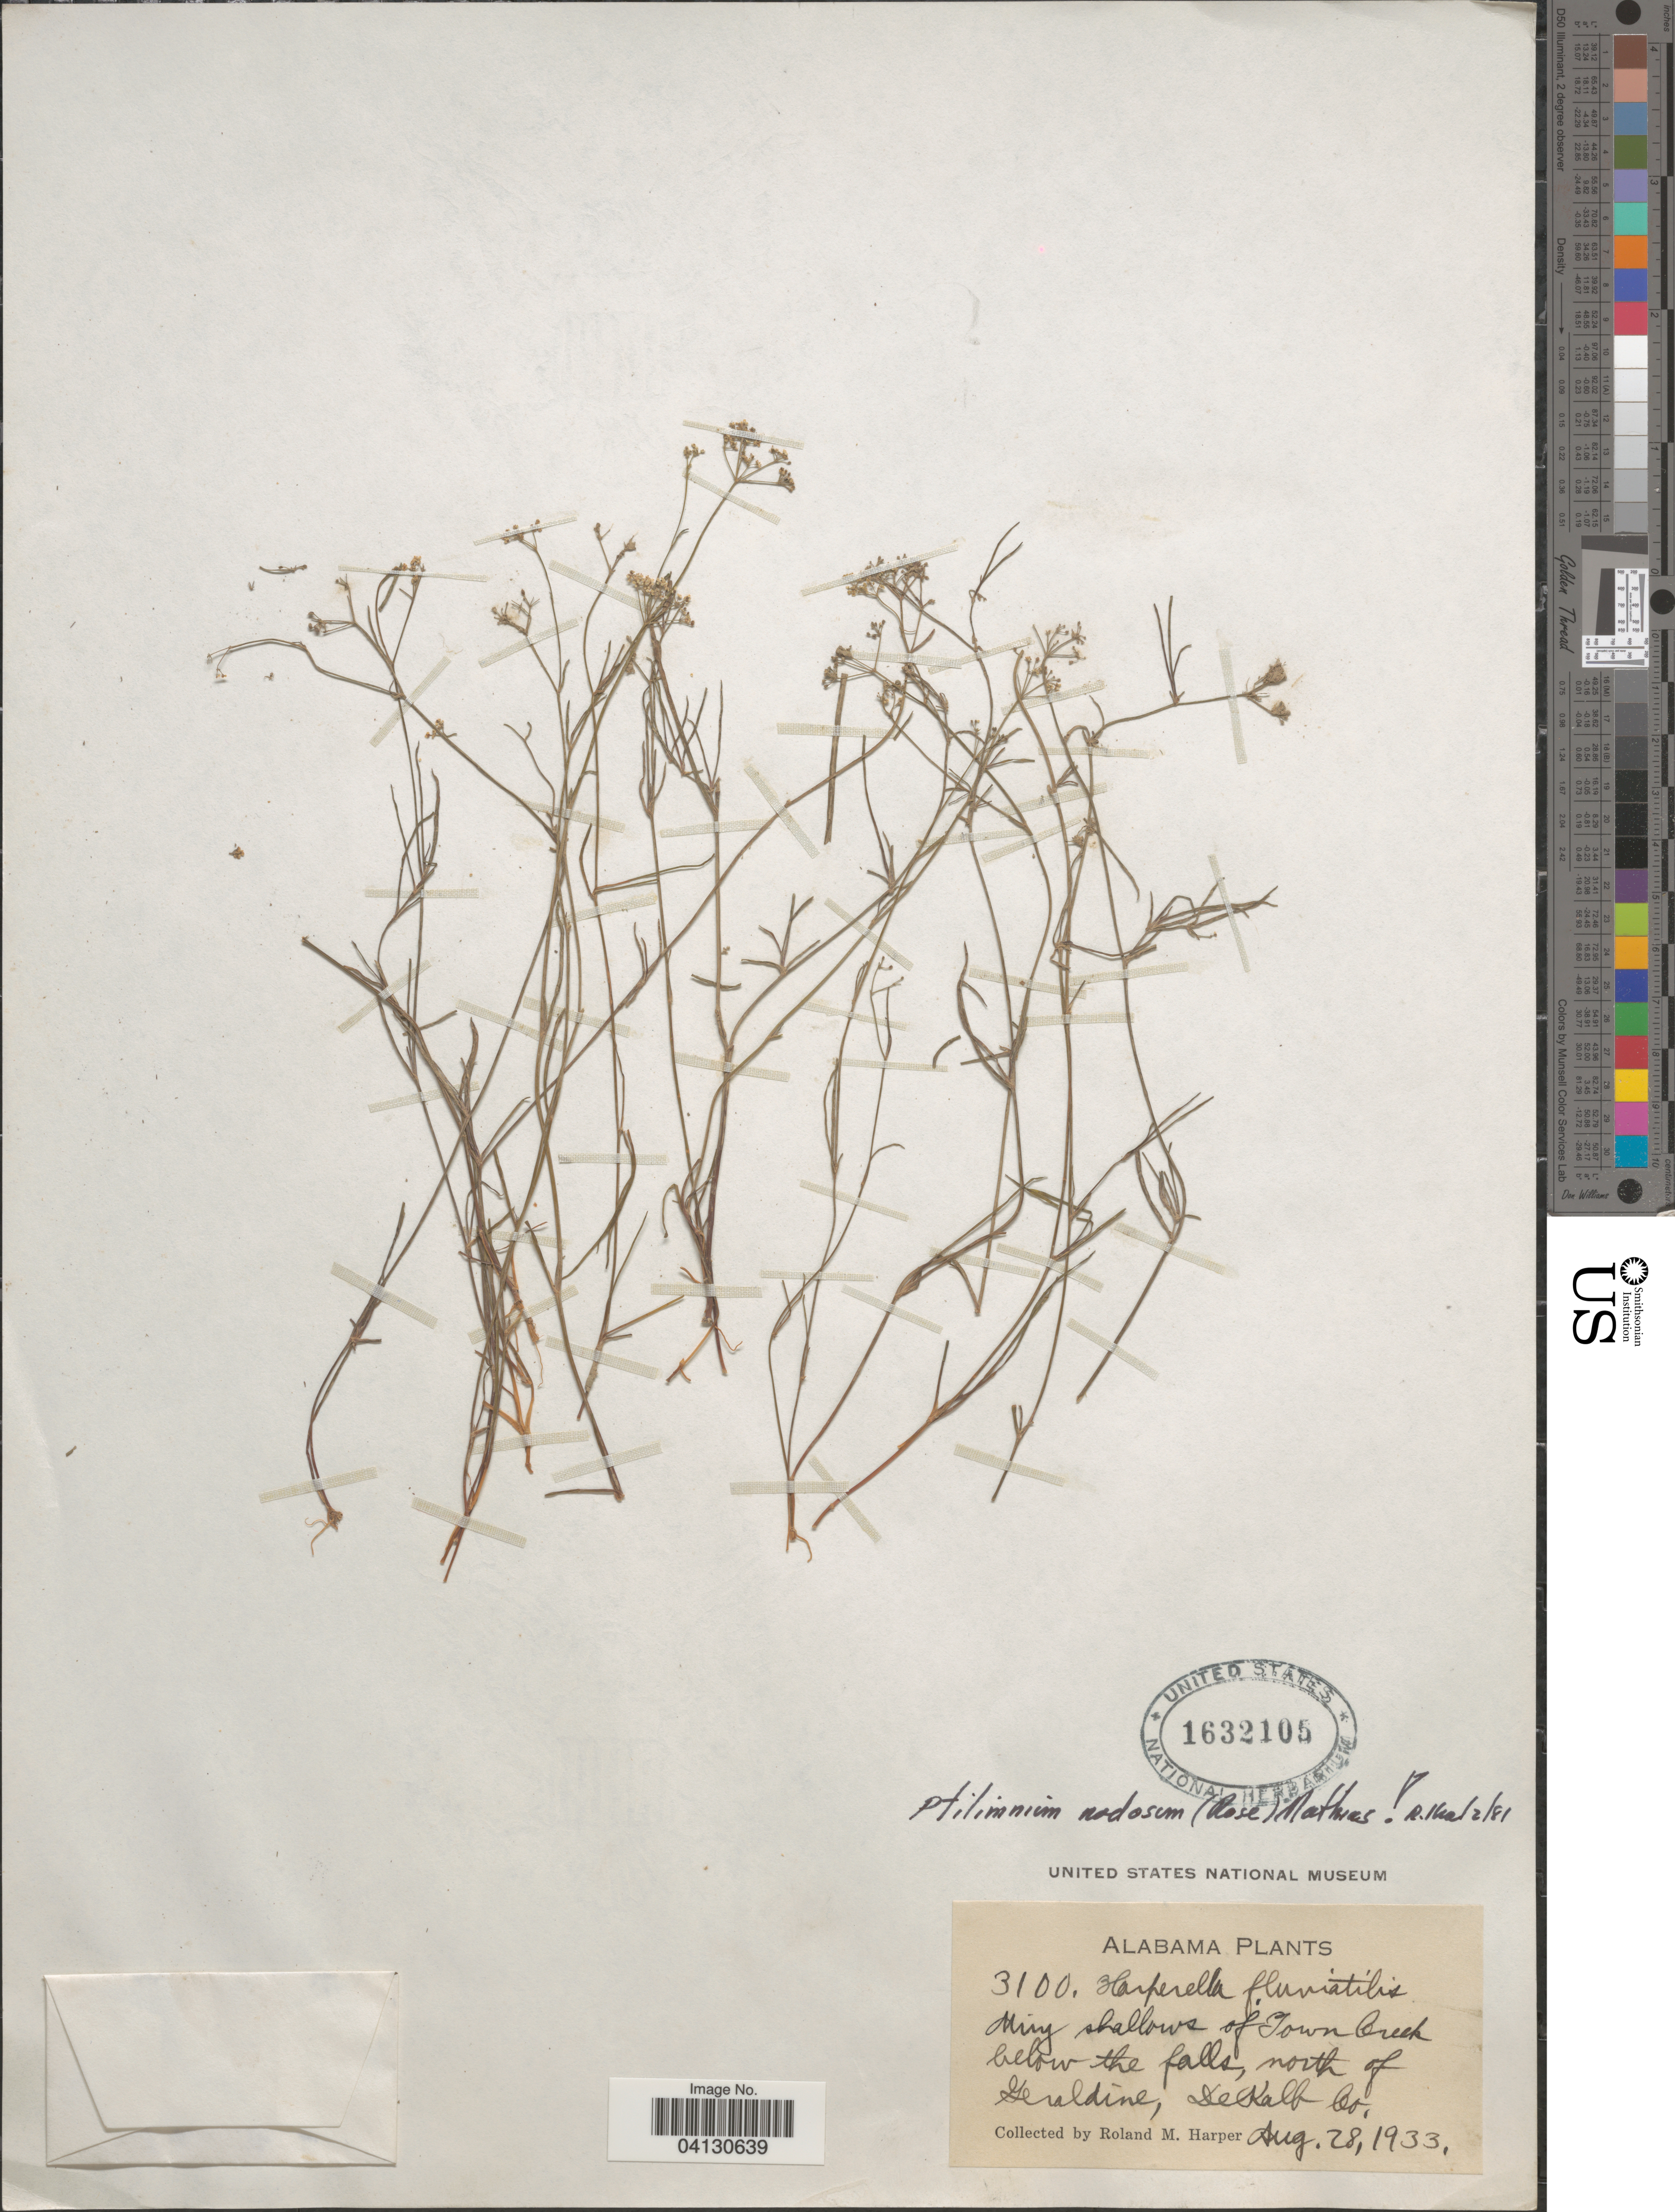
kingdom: Plantae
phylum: Tracheophyta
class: Magnoliopsida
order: Apiales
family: Apiaceae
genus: Harperella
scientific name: Harperella fluviatilis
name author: Rose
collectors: R. M. Harper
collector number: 3100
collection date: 1933-08-28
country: United States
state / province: Alabama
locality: Miry shallows of Town Creek below the falls, north of Geraldine, DeKalb Co.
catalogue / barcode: US 1632105